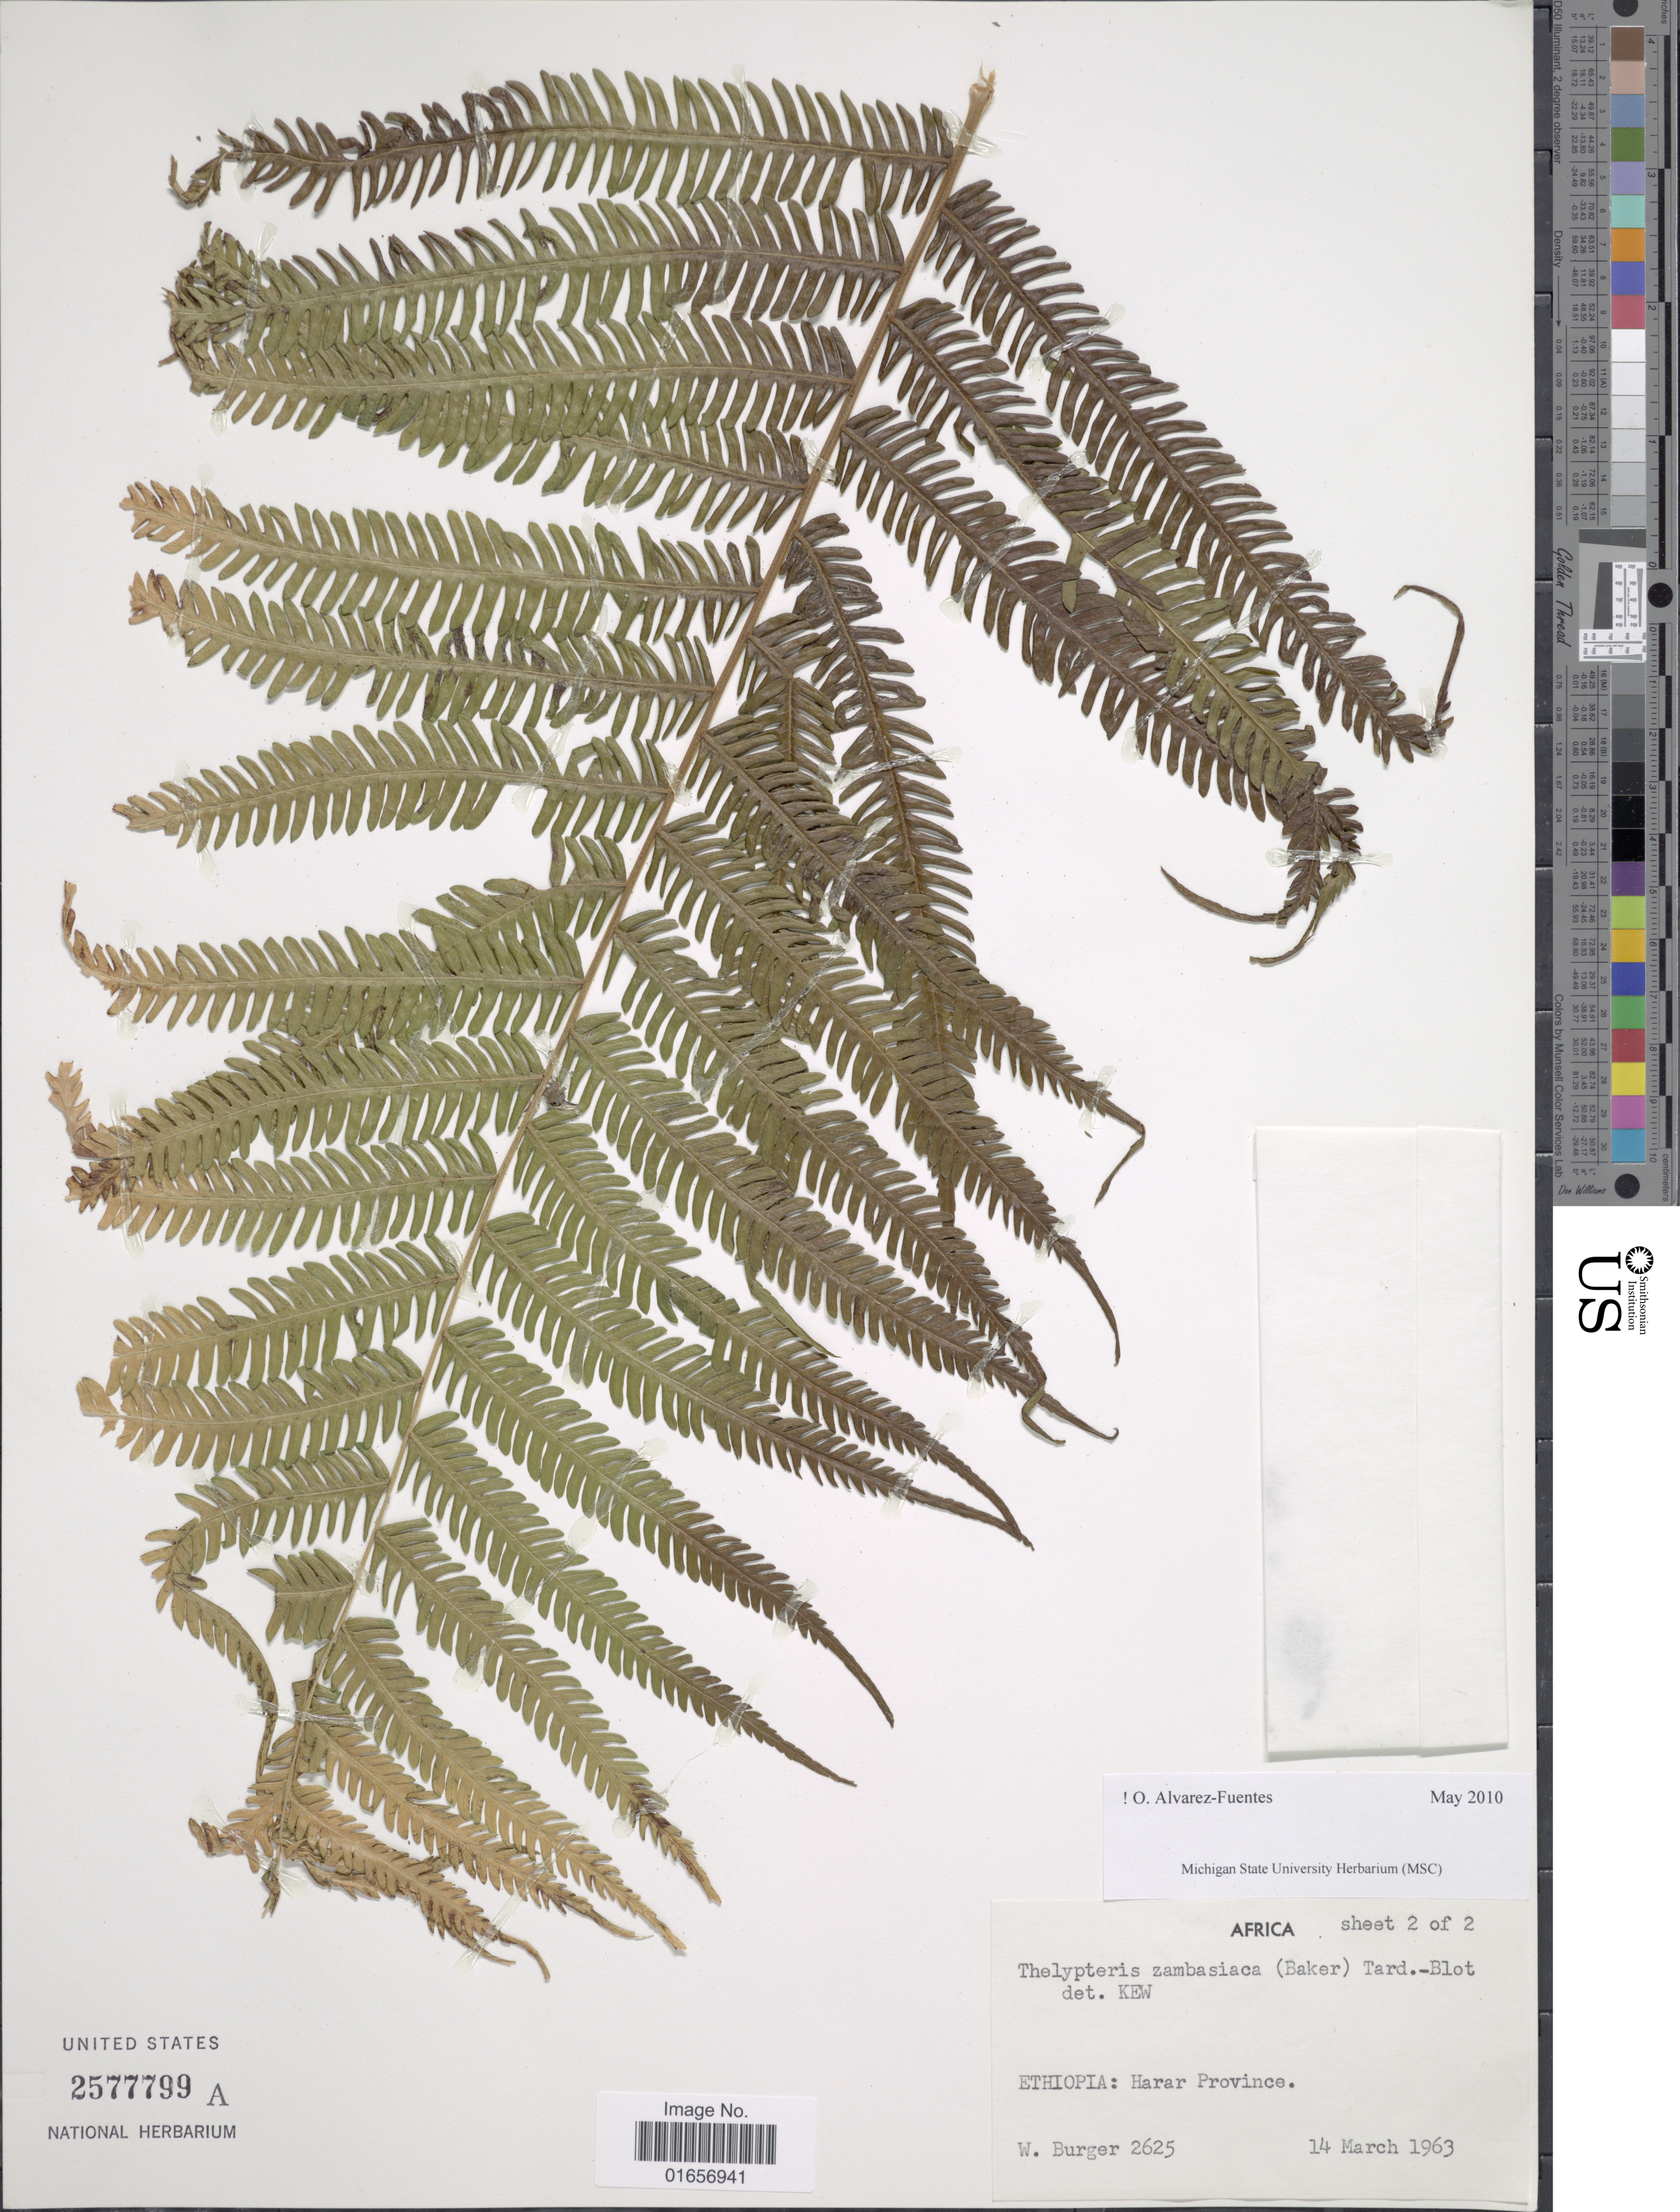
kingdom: Plantae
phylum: Tracheophyta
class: Polypodiopsida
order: Polypodiales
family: Thelypteridaceae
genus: Pseudocyclosorus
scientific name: Pseudocyclosorus pulcher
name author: (Bory ex Willd.) Holttum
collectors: W. Burger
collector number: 2625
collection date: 1963-03-14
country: Ethiopia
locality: Africa, Harar Province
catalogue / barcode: US 257799A